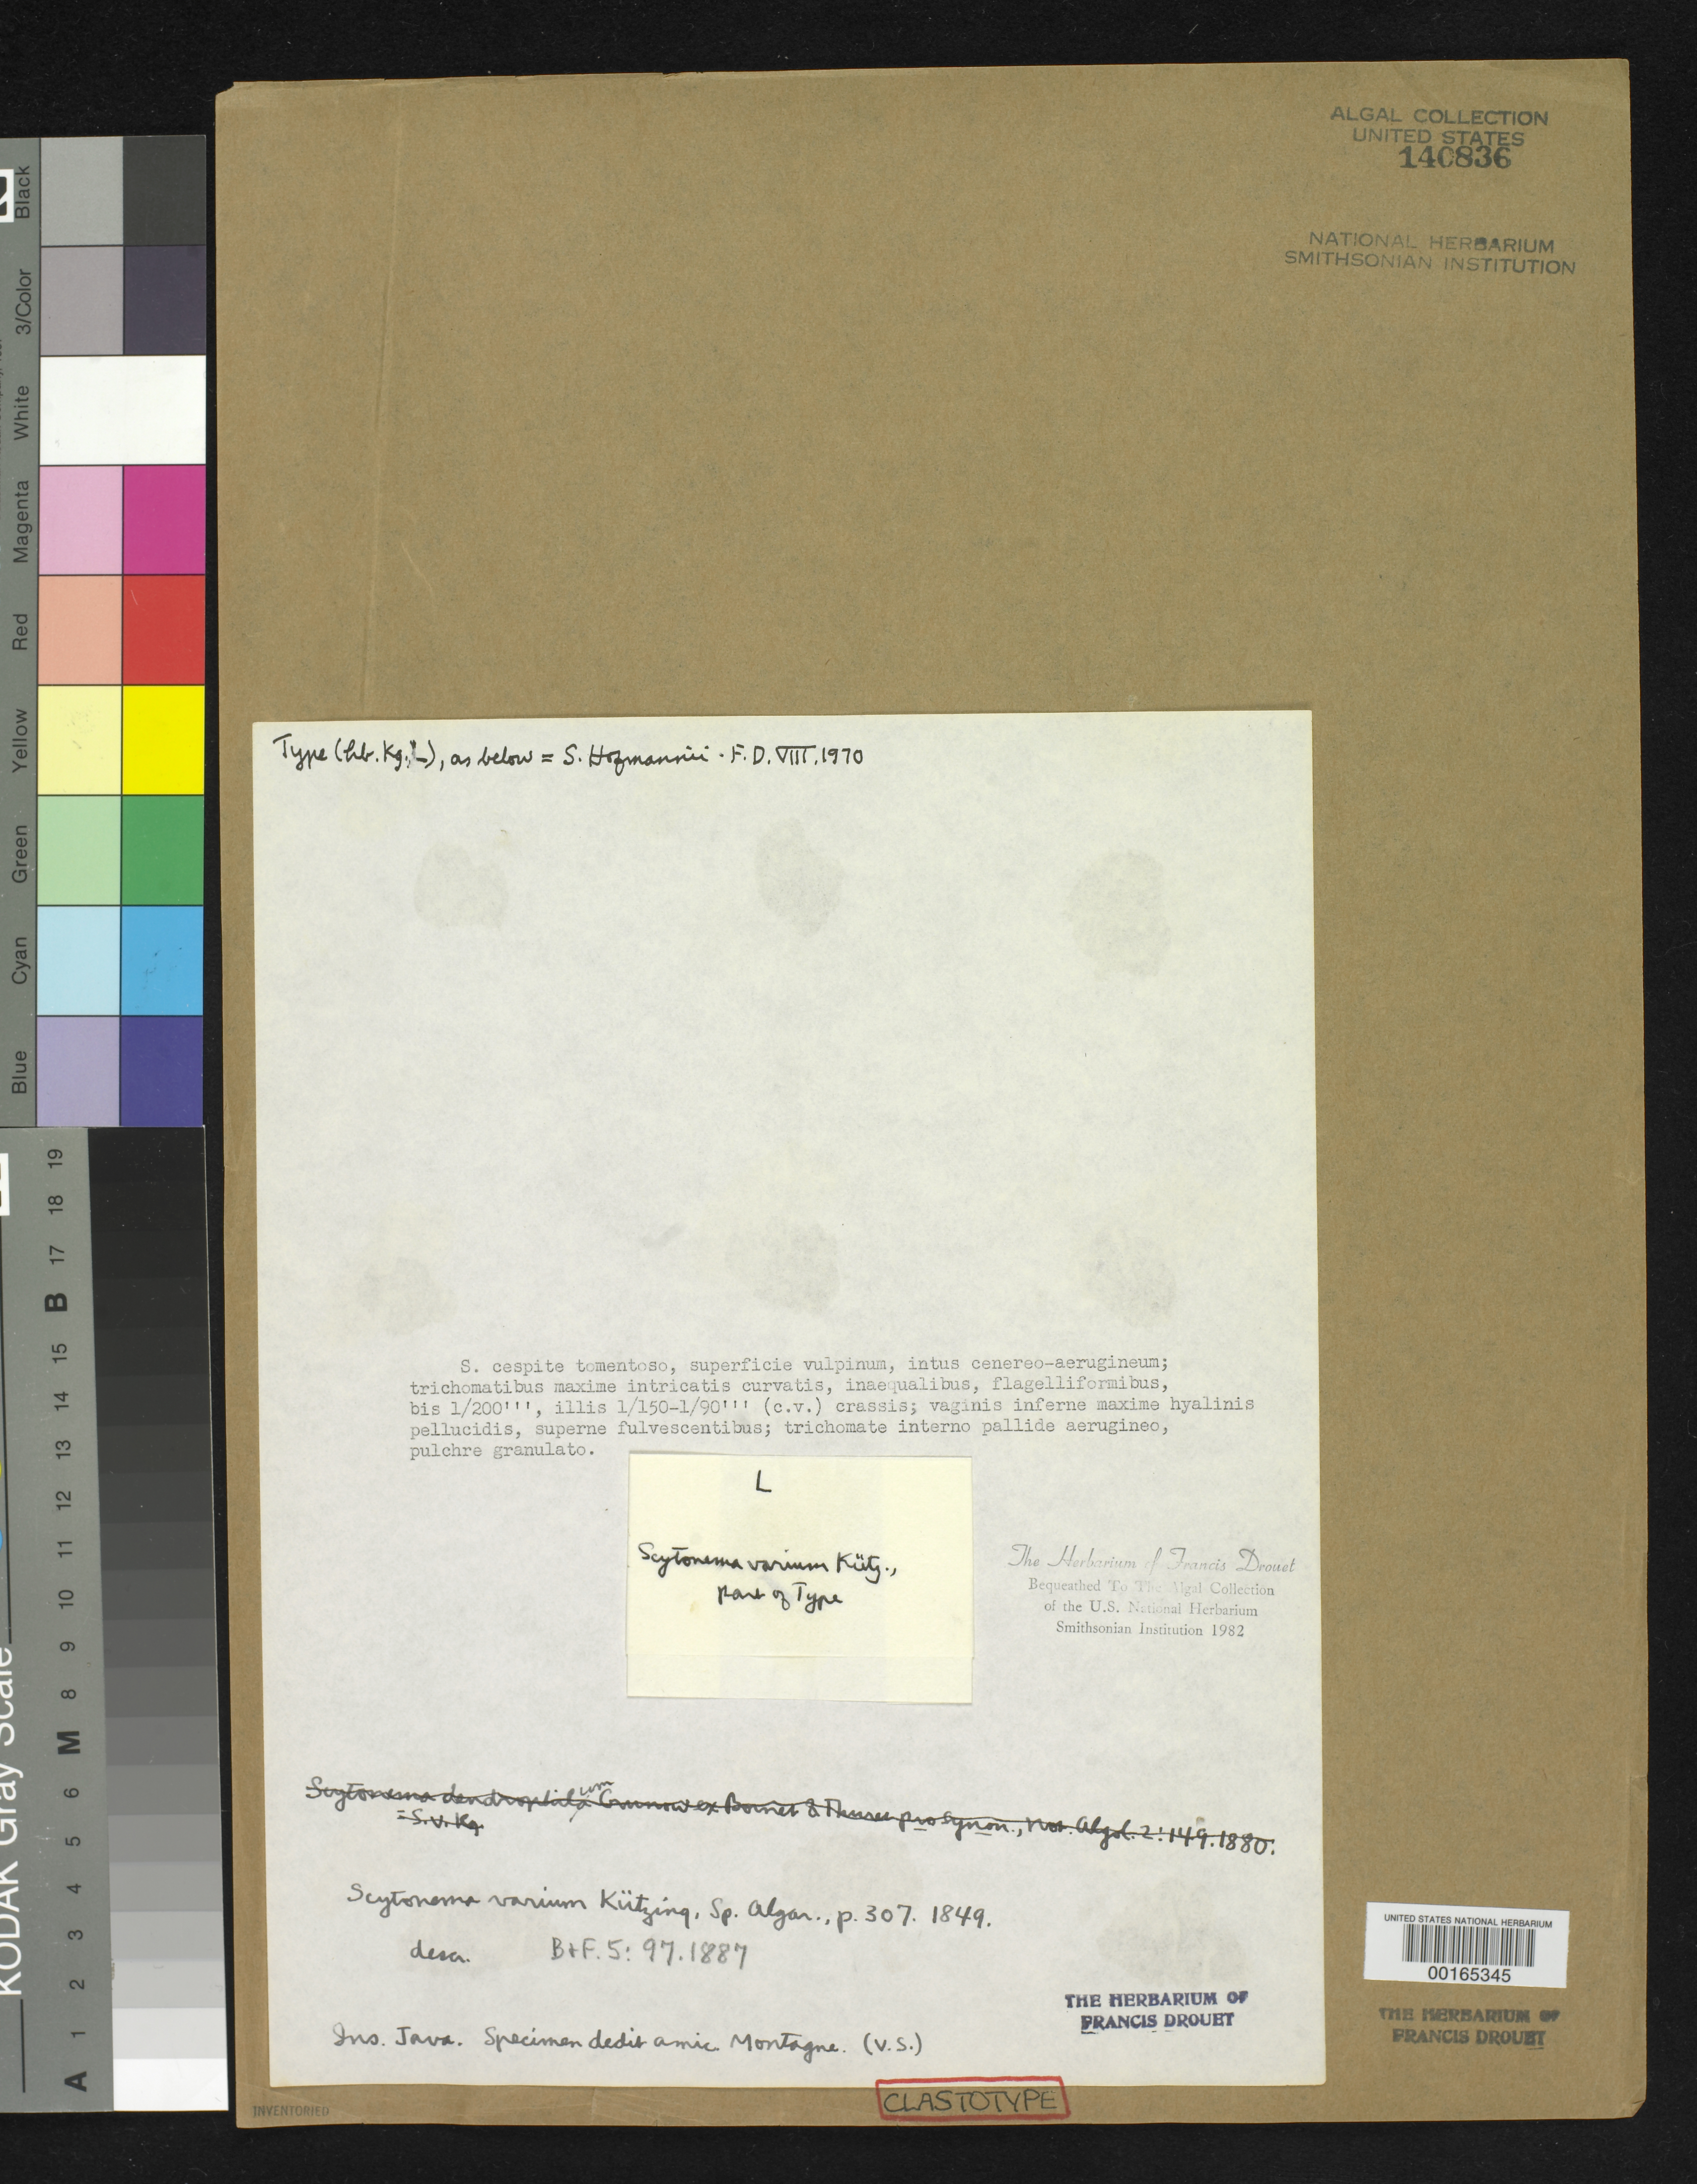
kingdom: Bacteria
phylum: Cyanobacteria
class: Cyanobacteriia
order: Cyanobacteriales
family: Scytonemataceae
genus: Scytonema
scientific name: Scytonema varium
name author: Kütz.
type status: Clastotype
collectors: Kuetzing, F.T. (herbarium)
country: Indonesia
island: Java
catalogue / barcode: US 140836